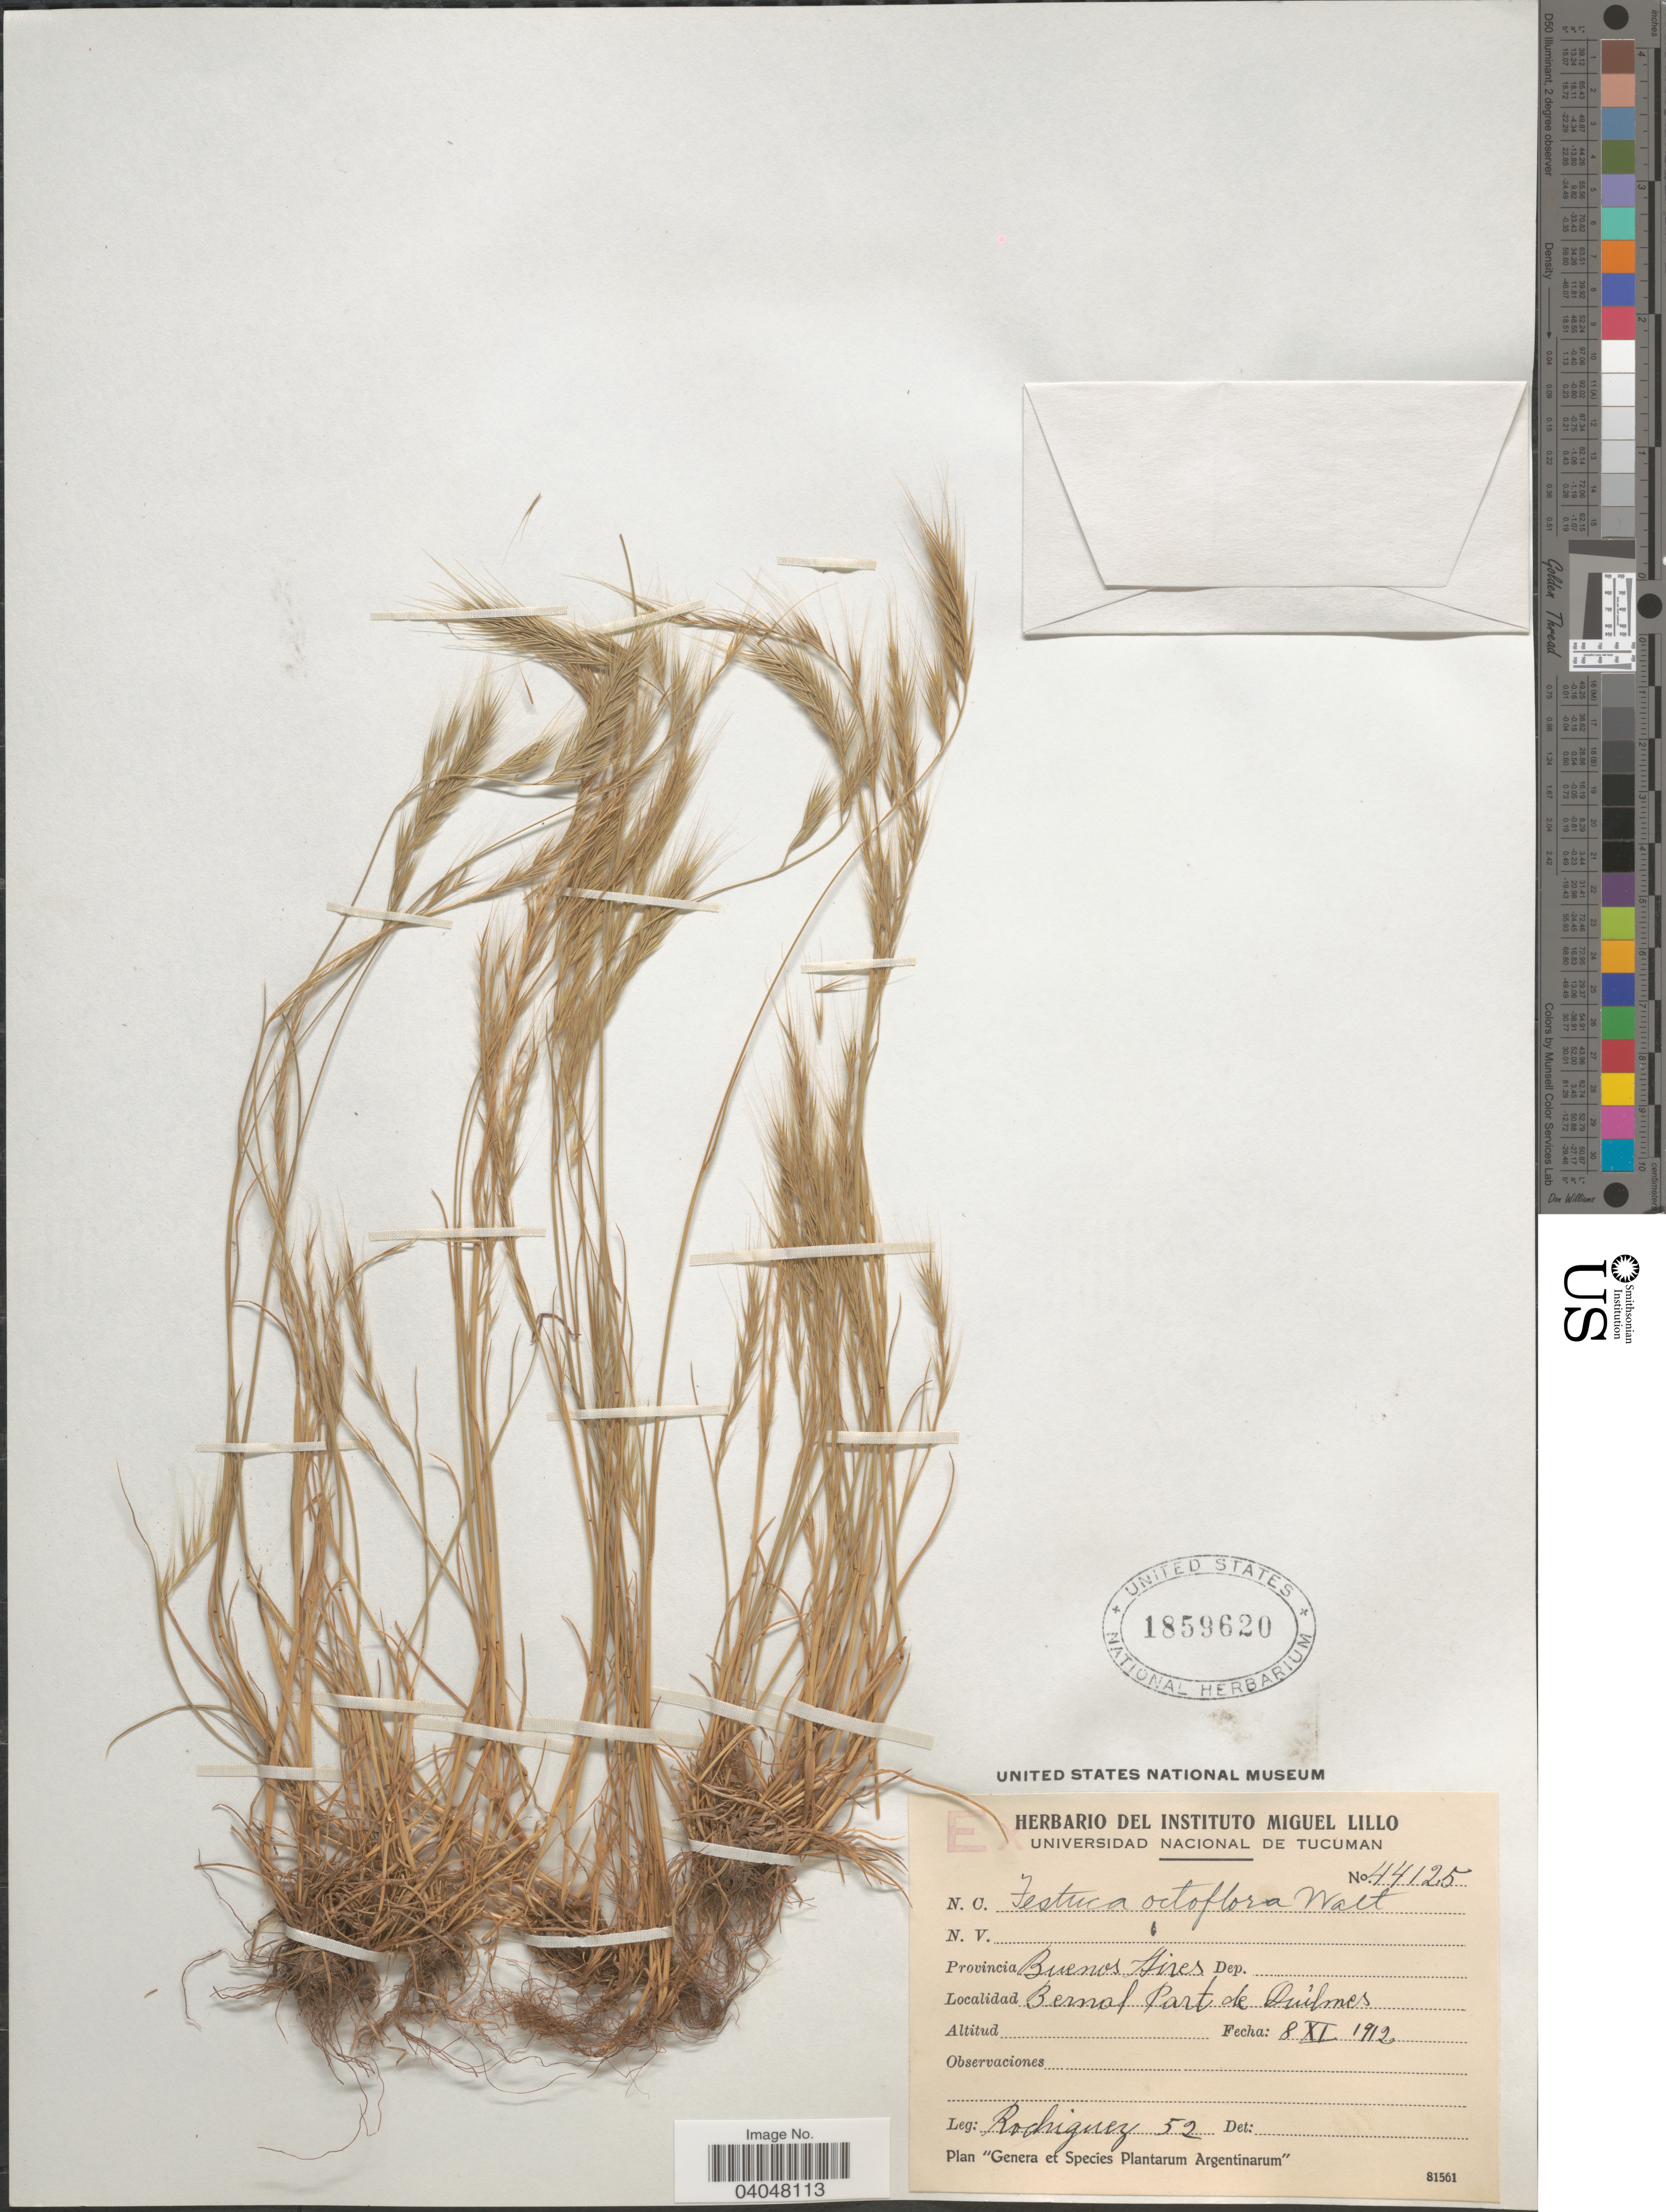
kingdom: Plantae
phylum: Tracheophyta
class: Liliopsida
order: Poales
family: Poaceae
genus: Festuca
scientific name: Festuca octoflora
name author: Walter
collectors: Rodriguez, --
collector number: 52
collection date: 1912-11-08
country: Argentina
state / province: Buenos Aires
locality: Bernal Part de Quilmes.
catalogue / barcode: US 1859620